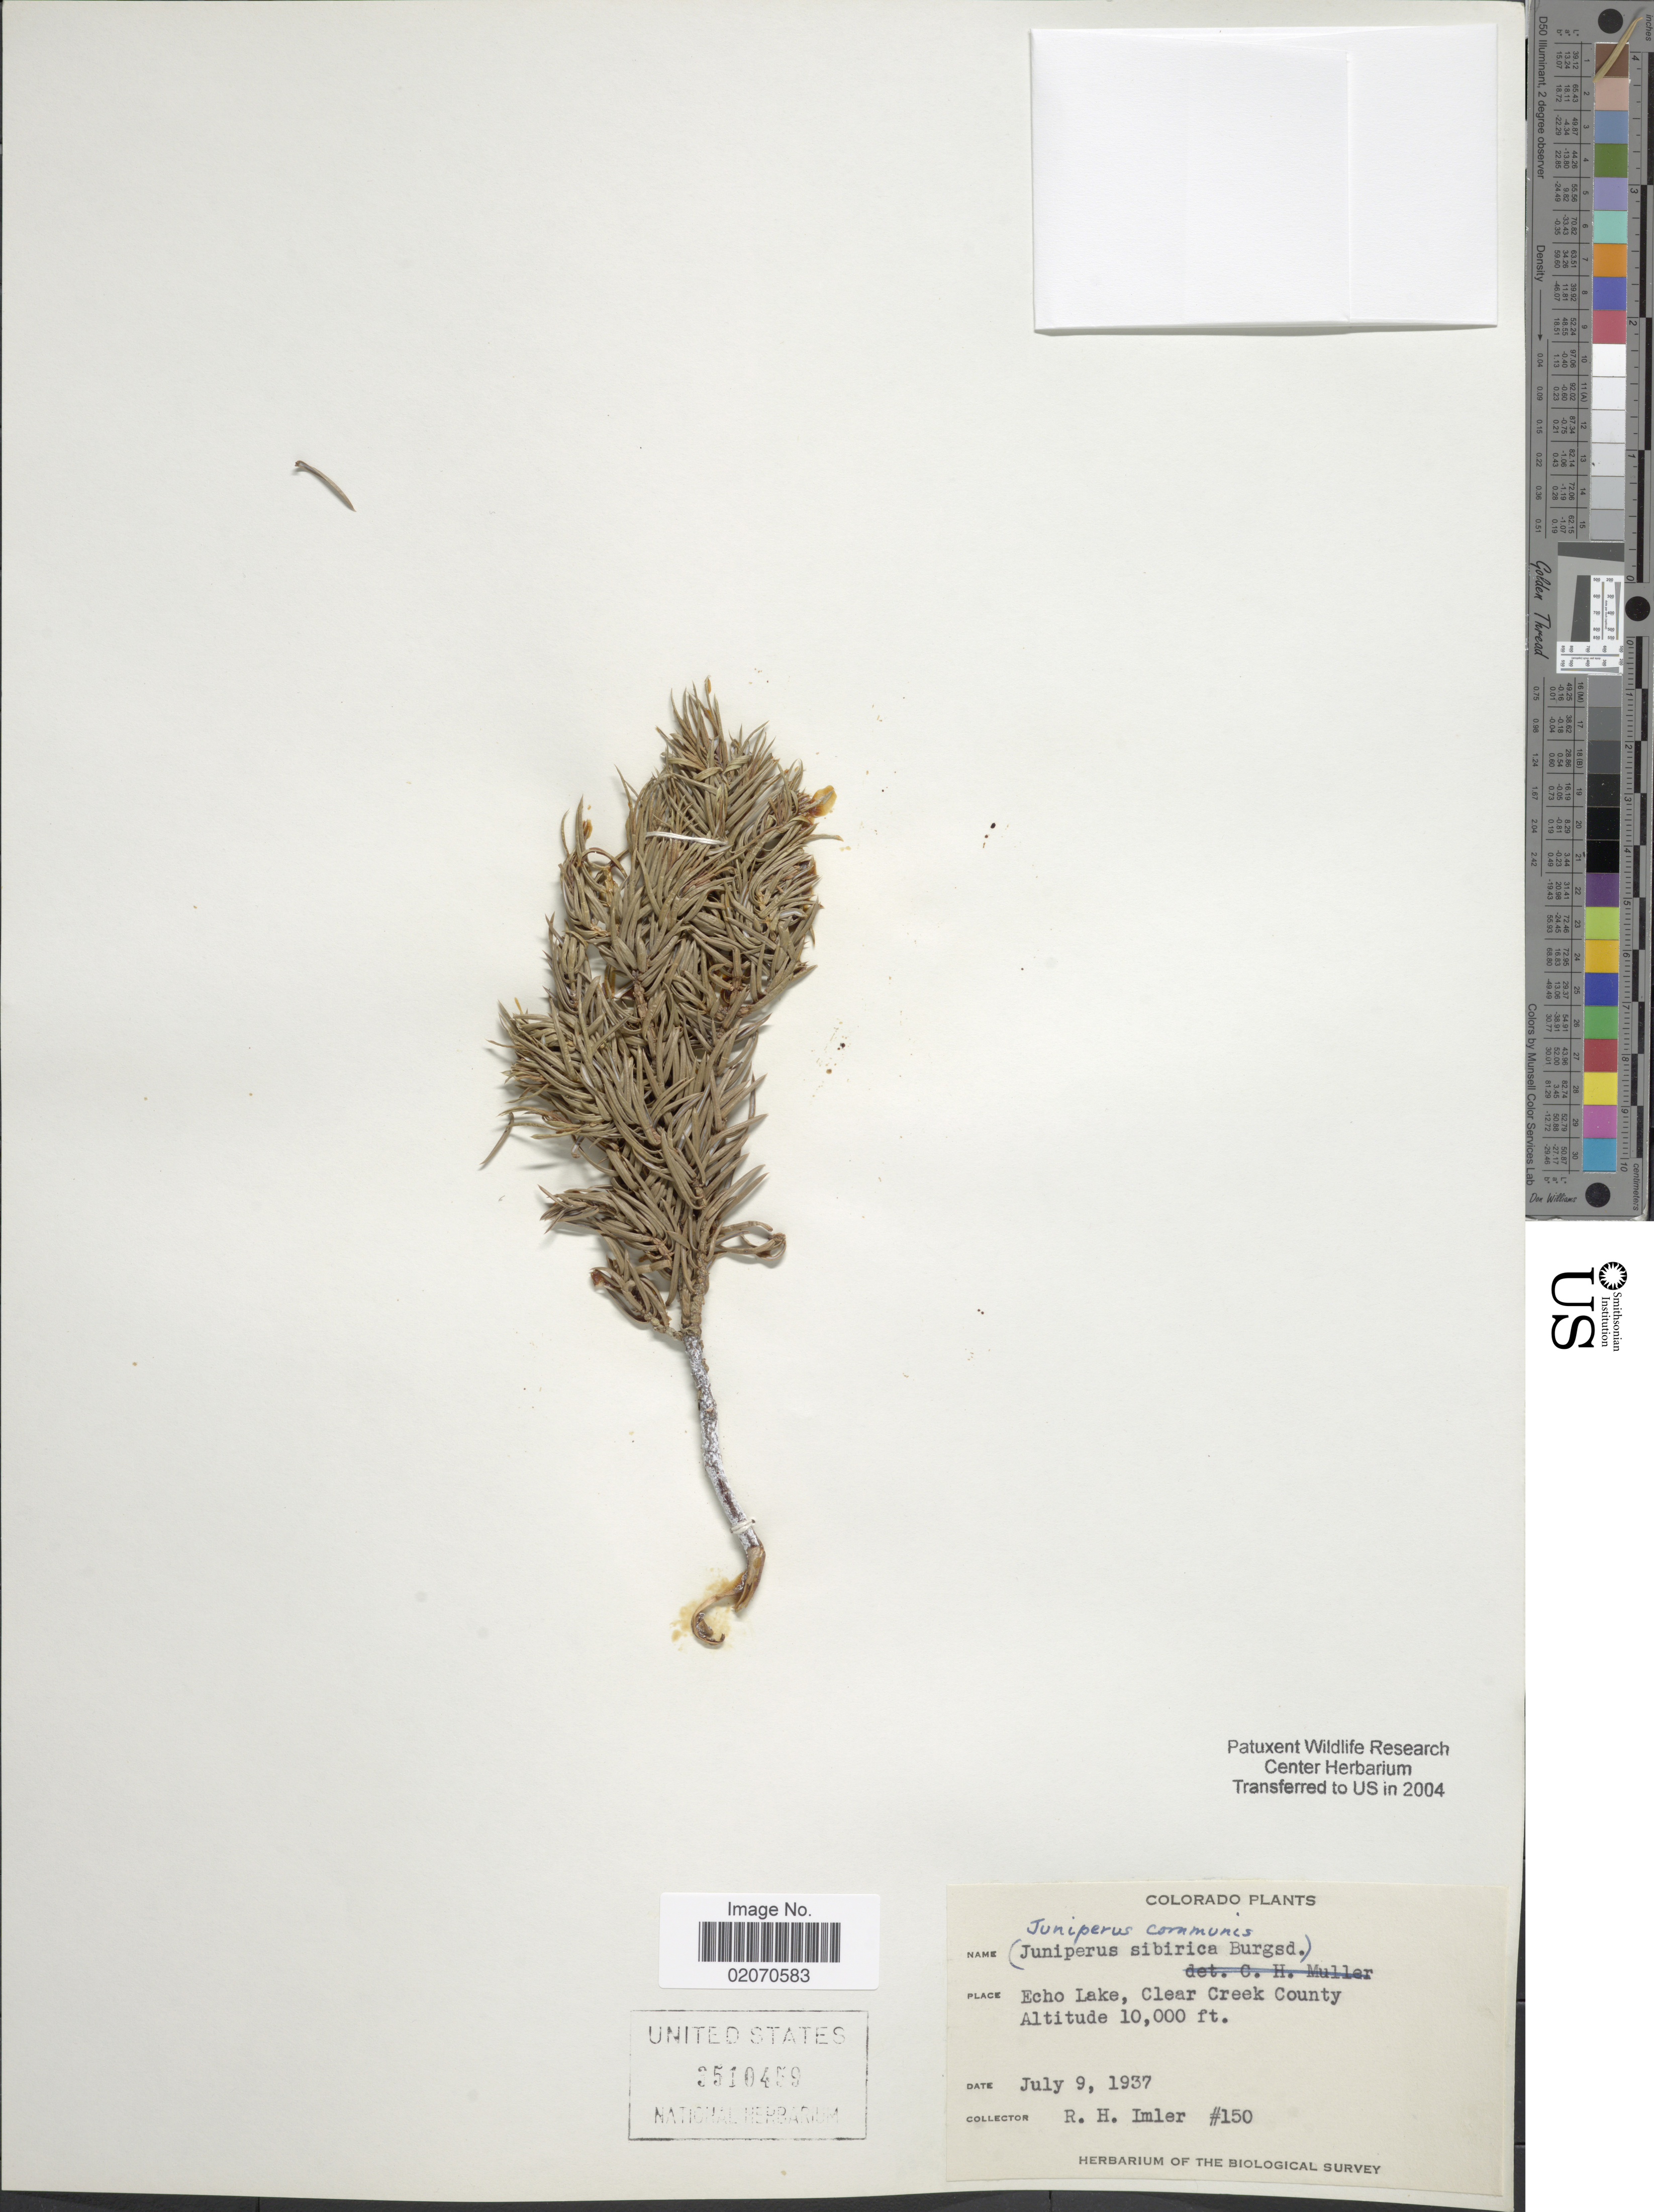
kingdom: Plantae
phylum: Tracheophyta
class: Pinopsida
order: Pinales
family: Cupressaceae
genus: Juniperus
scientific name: Juniperus communis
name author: L.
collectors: R. Imler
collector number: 150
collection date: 1937-07-09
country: United States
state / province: Colorado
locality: Echo Lake, Clear Creek County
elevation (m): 3048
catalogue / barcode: US 3510459